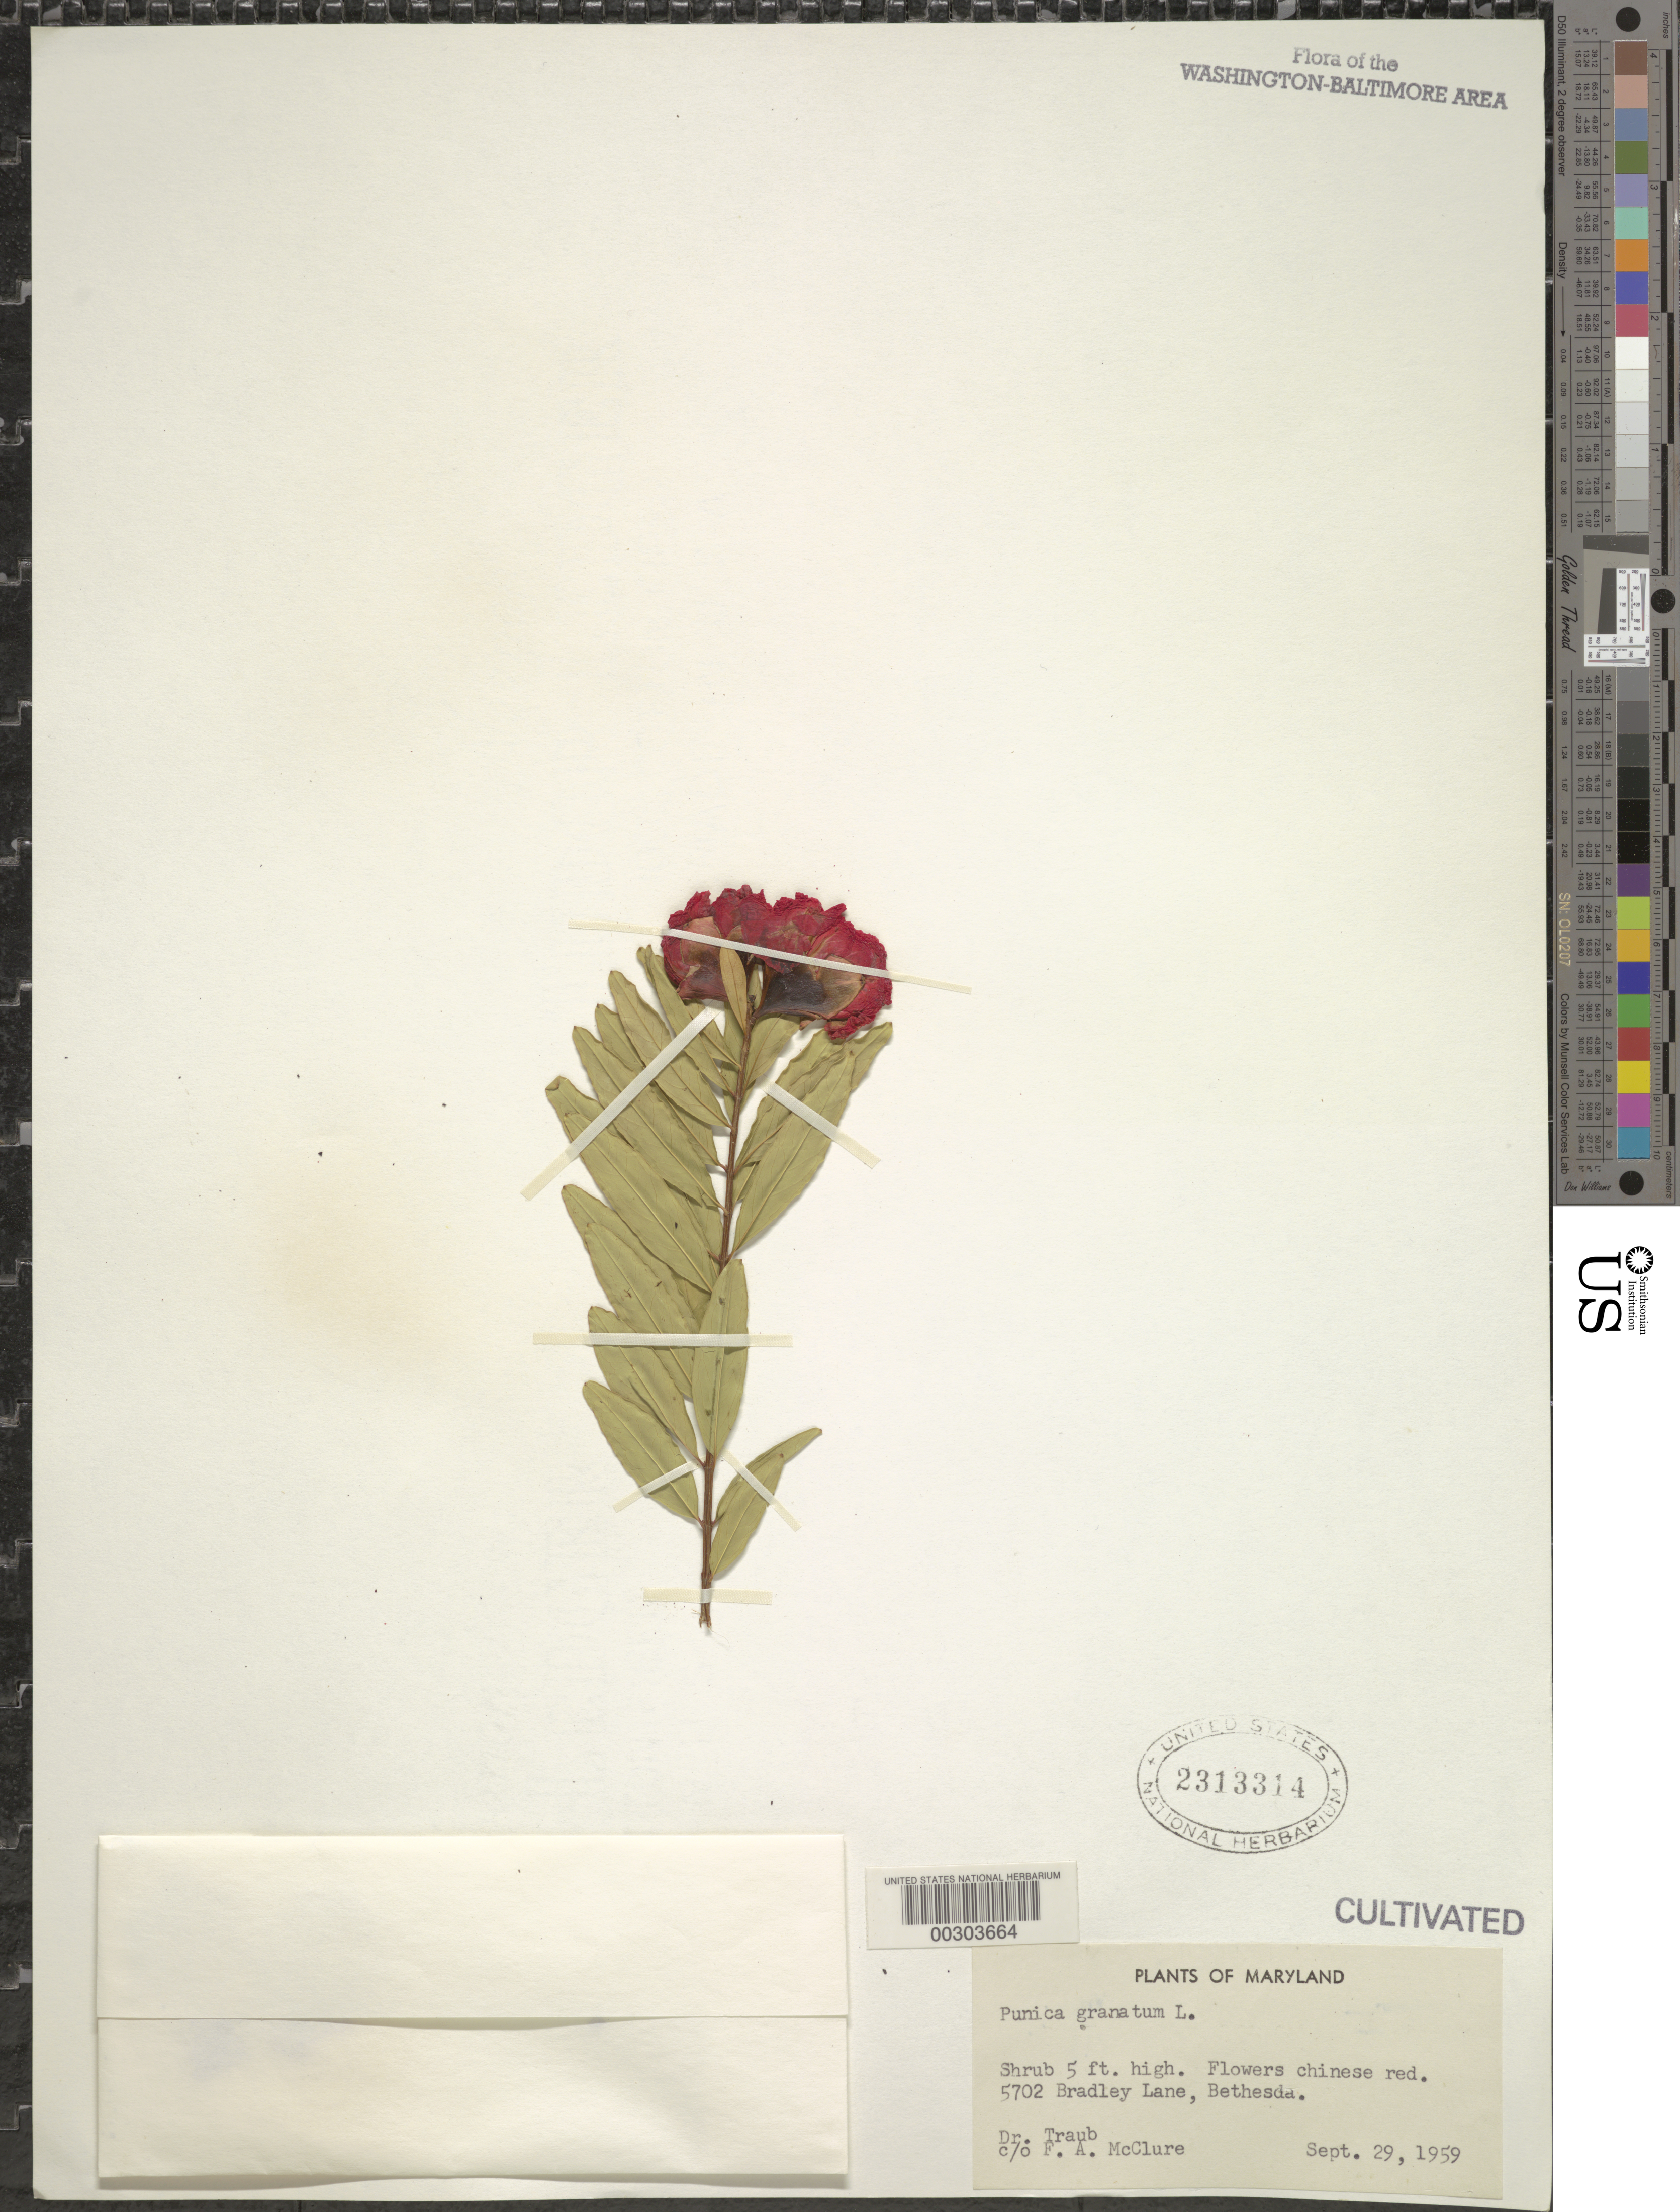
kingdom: Plantae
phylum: Tracheophyta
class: Magnoliopsida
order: Myrtales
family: Lythraceae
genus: Punica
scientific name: Punica granatum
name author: L.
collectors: H. P. Traub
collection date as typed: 29 Sep 1959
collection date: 1959-09-29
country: United States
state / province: Maryland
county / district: Montgomery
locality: Bethesda, 5702 Bradley Lane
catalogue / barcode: US 2313314